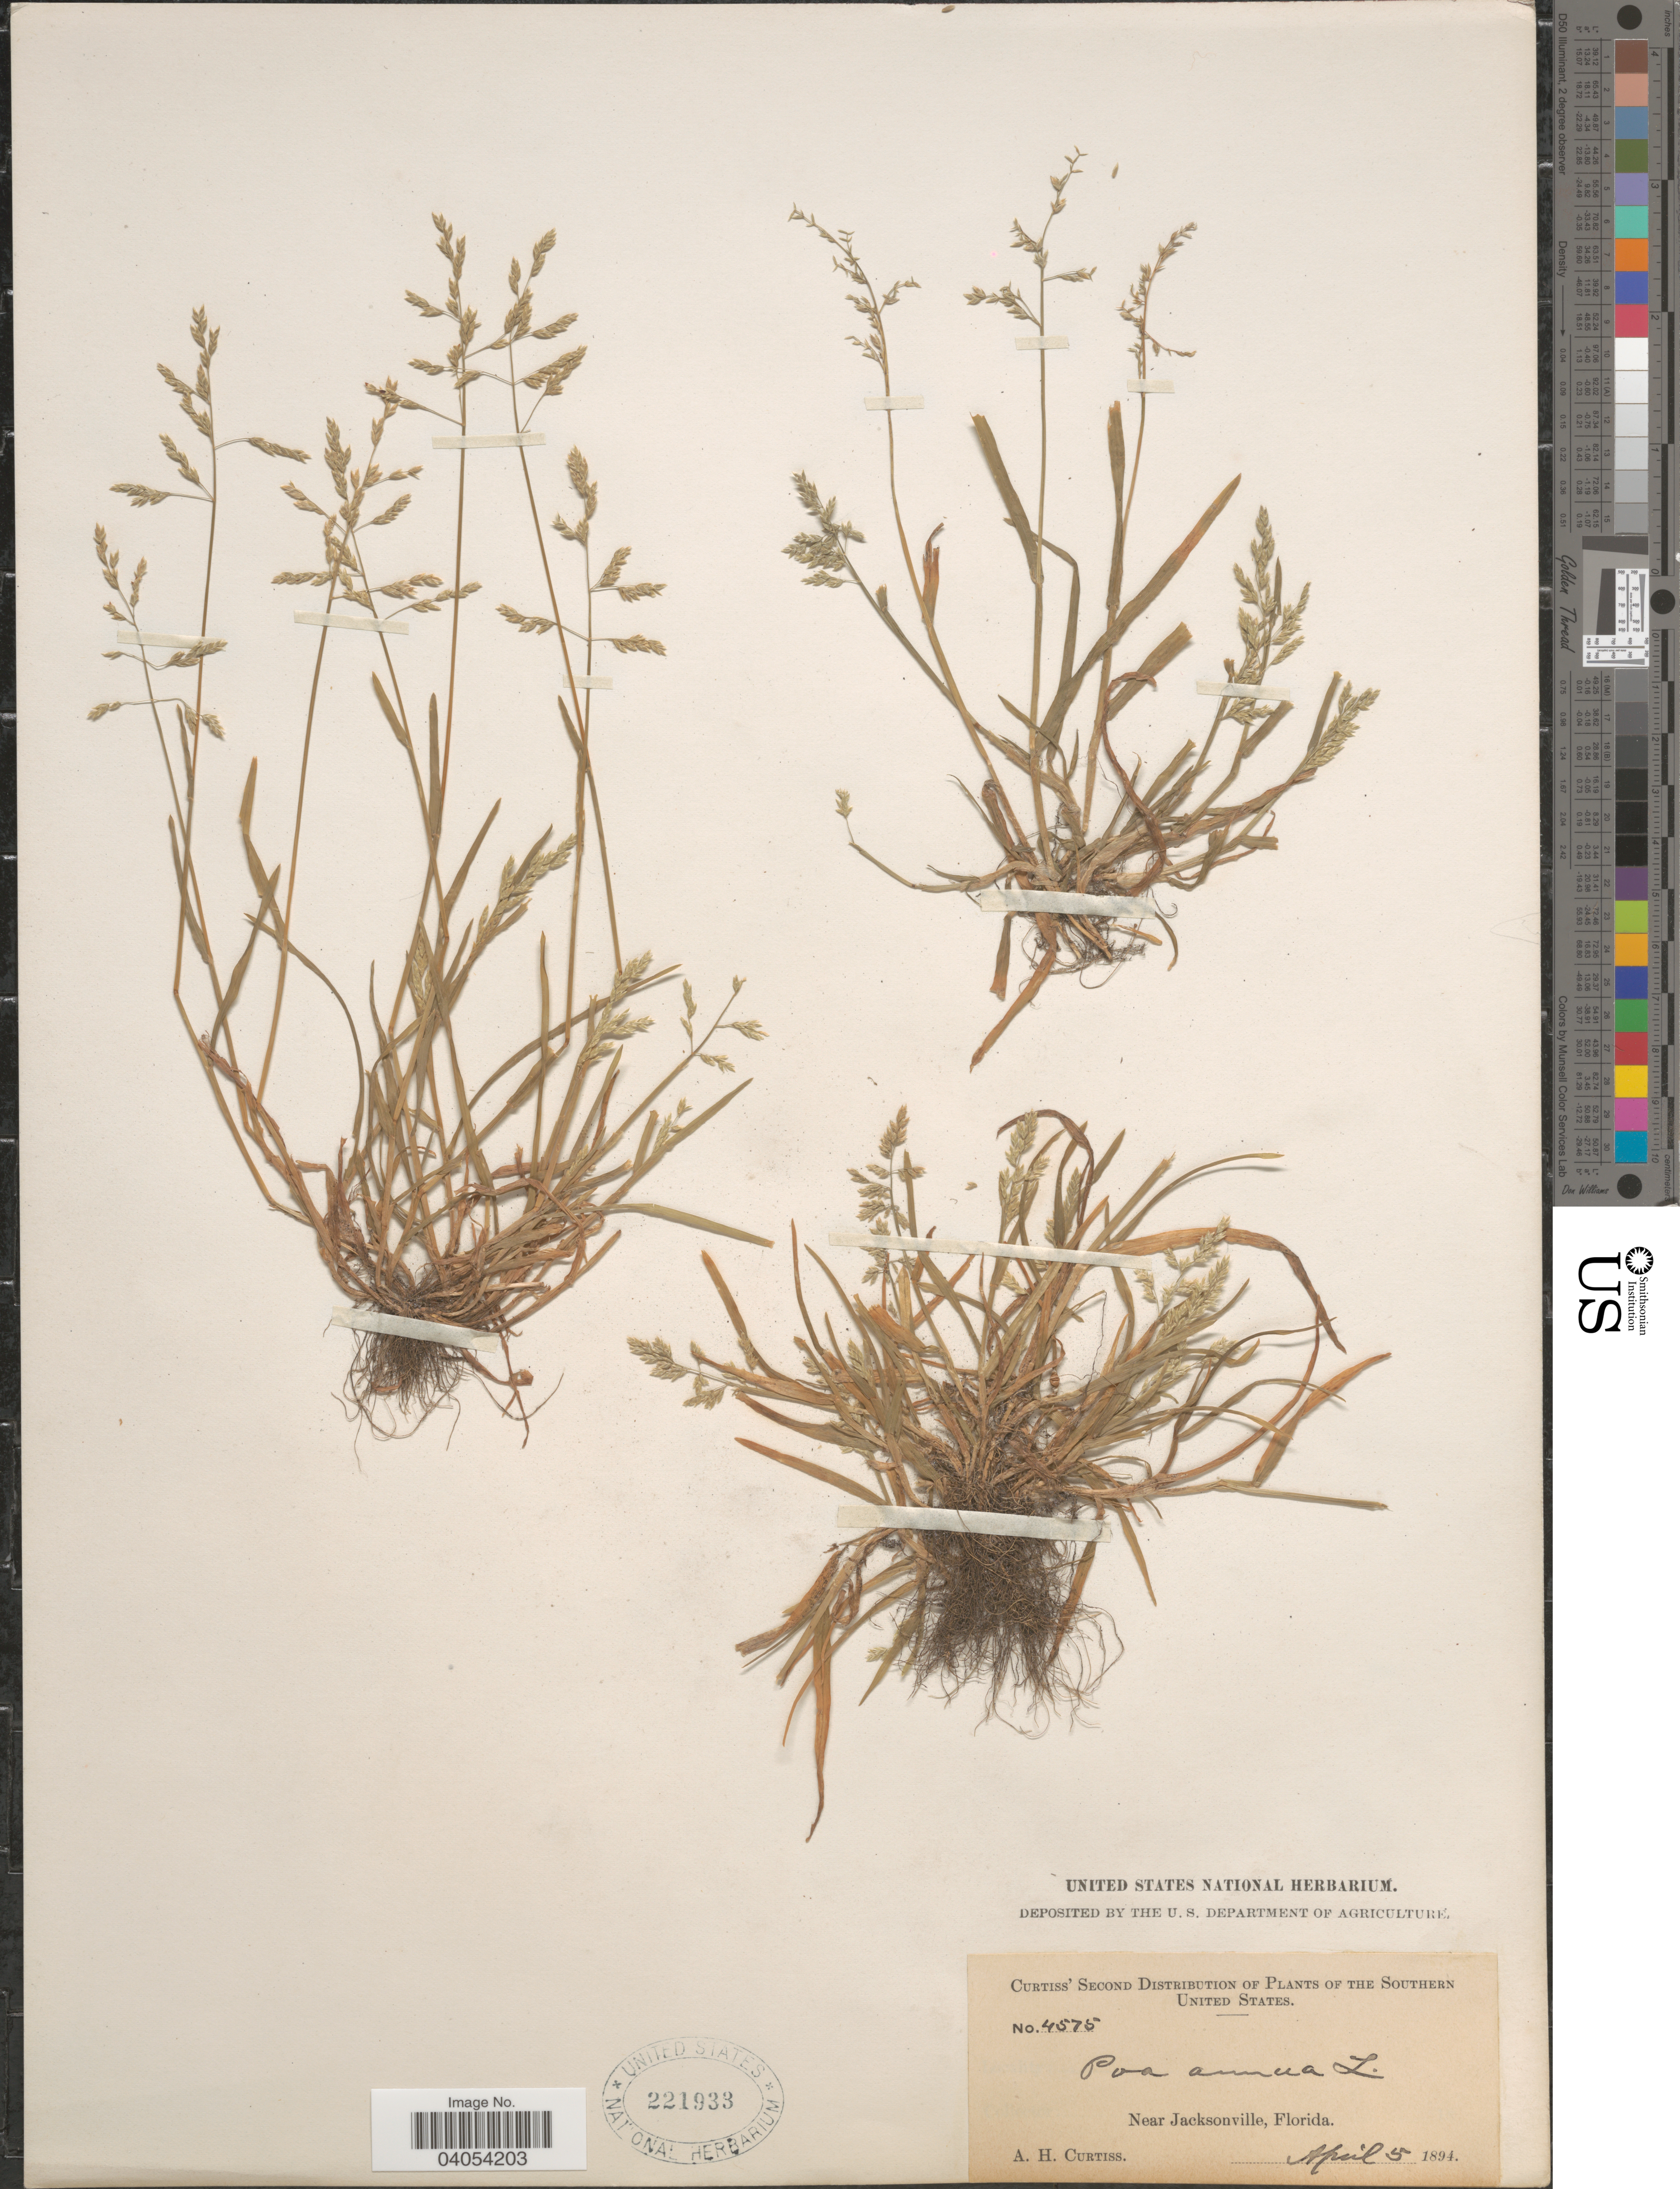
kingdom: Plantae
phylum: Tracheophyta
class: Liliopsida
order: Poales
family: Poaceae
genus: Poa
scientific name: Poa annua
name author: L.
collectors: A. H. Curtiss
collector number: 4575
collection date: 1894-04-05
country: United States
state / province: Florida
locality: Southern United States. Near Jacksonville.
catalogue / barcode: US 221933